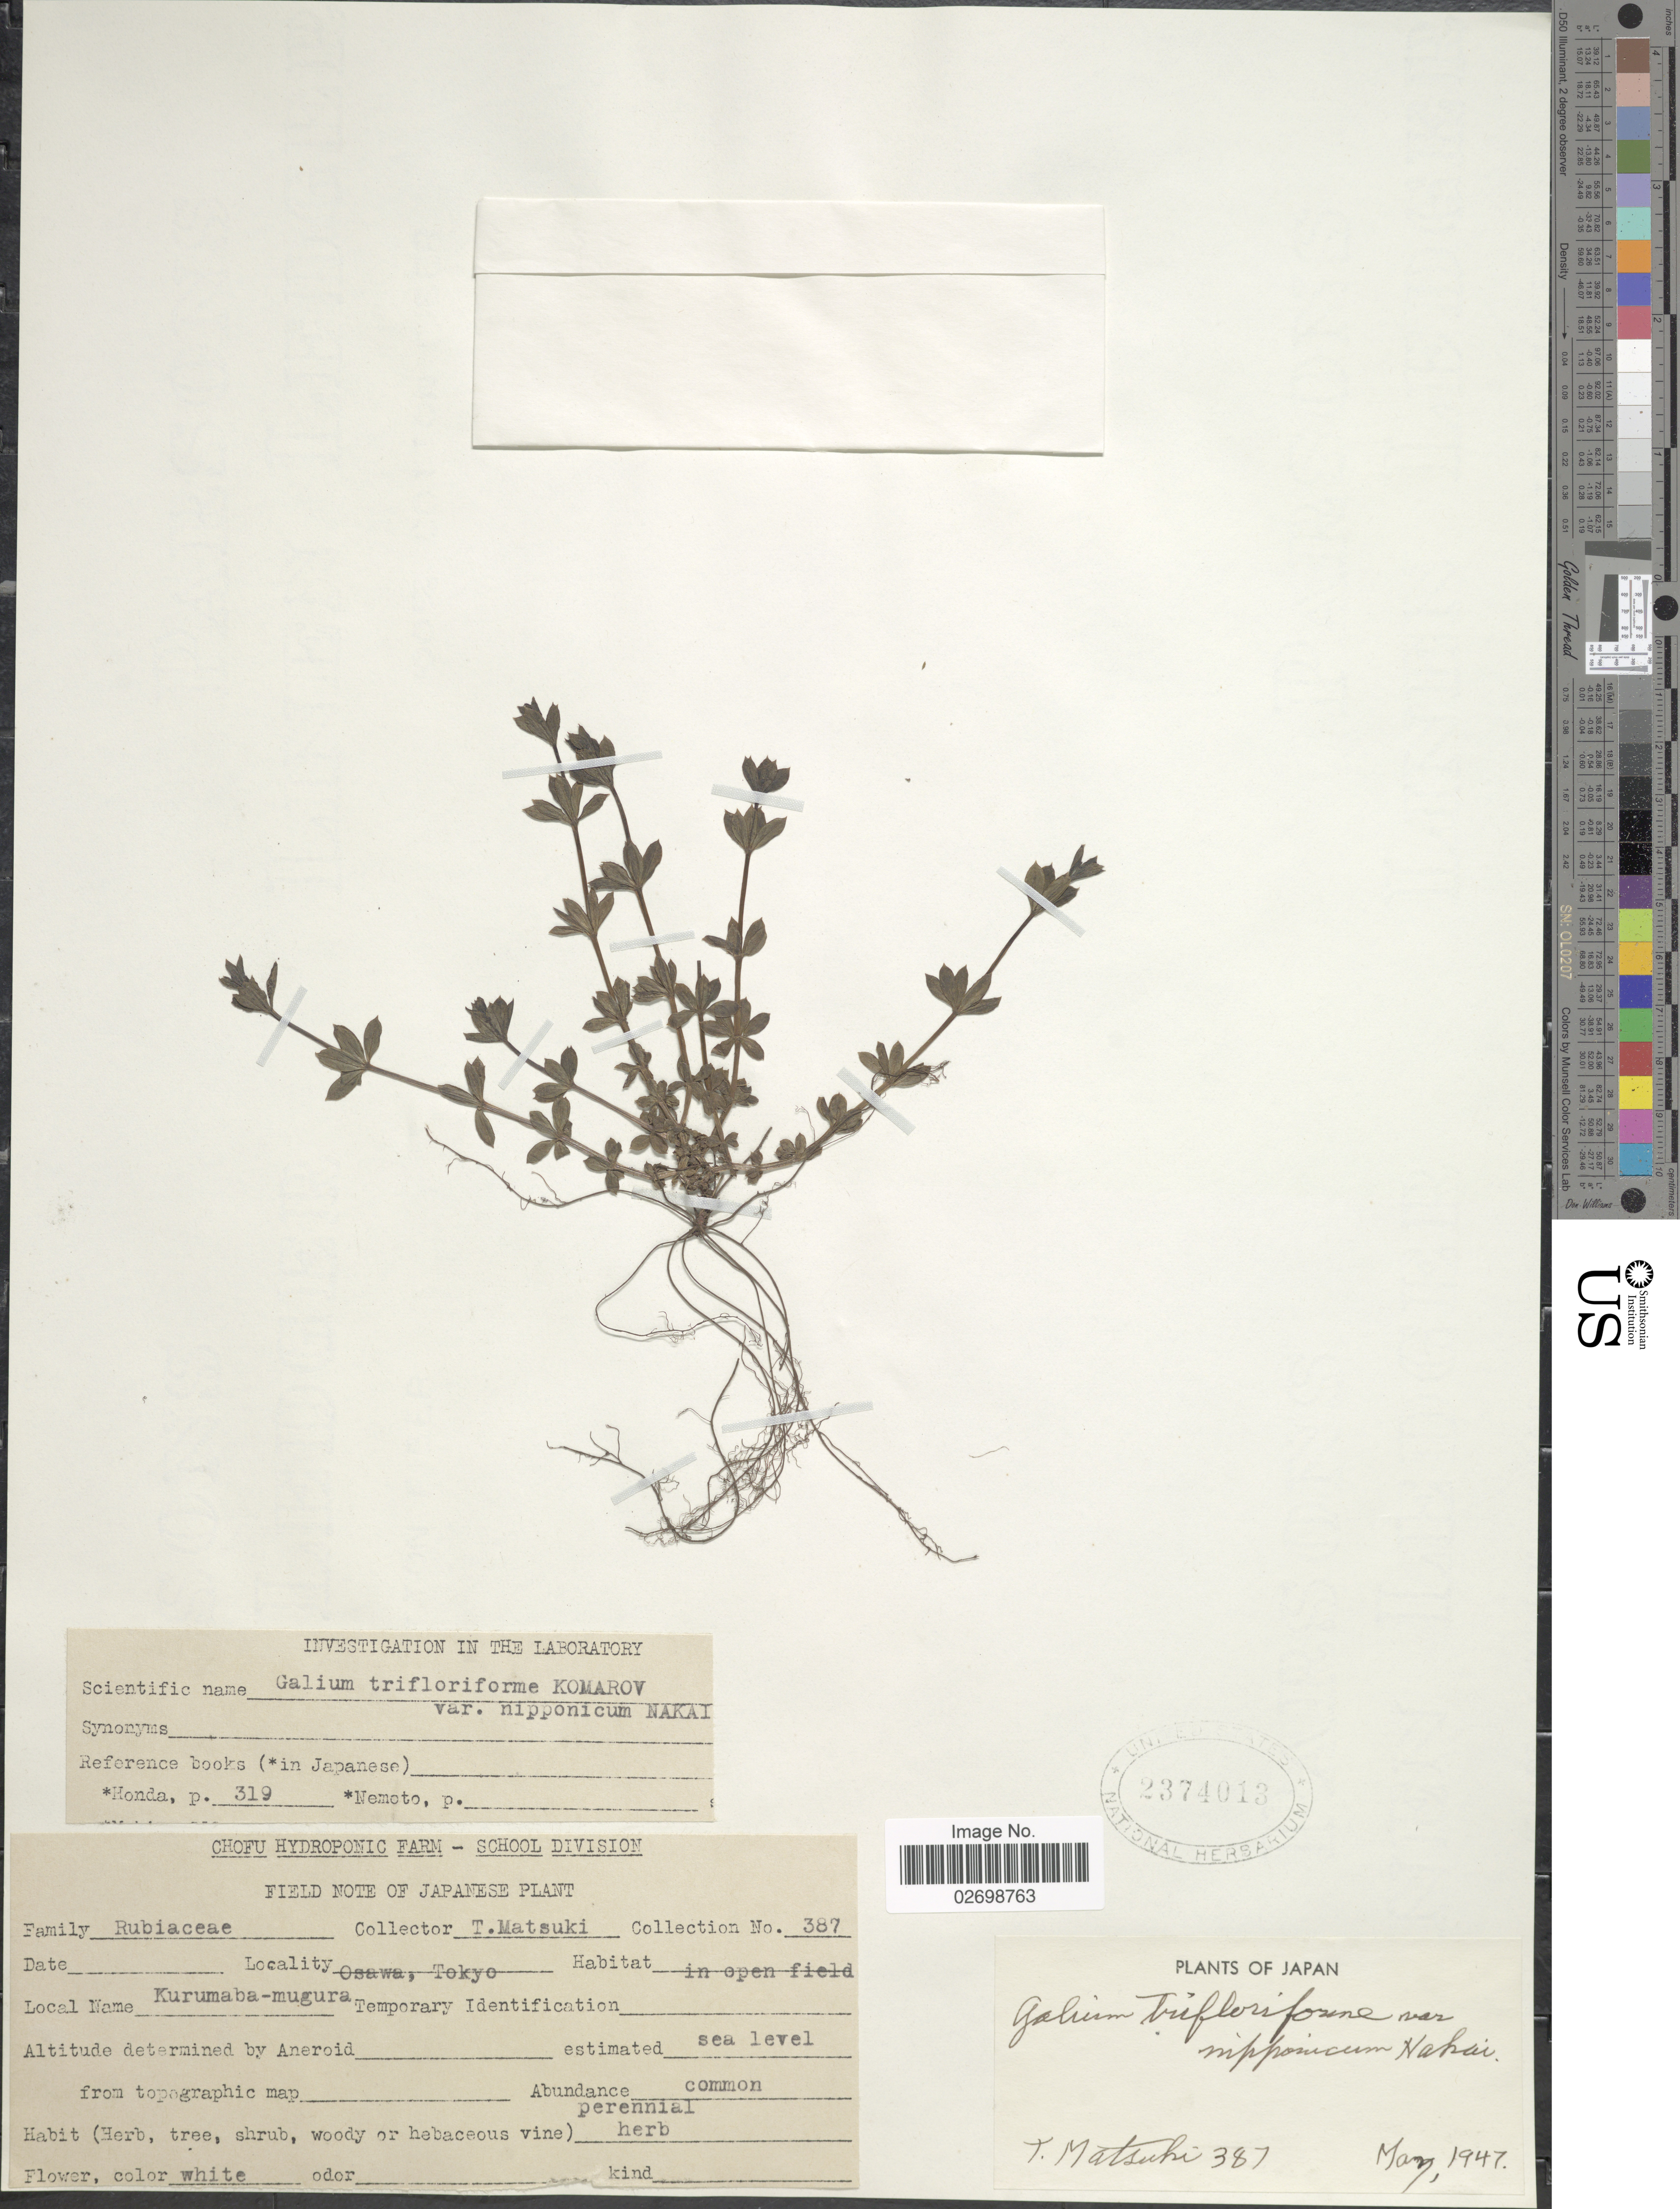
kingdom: Plantae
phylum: Tracheophyta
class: Magnoliopsida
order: Gentianales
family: Rubiaceae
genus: Galium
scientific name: Galium trifloriforme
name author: Kom.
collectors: T. Matsuki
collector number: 387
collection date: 1947-05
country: Japan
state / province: Tokyo, Federal City of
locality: Osawa, Tokyo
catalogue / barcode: US 2374013